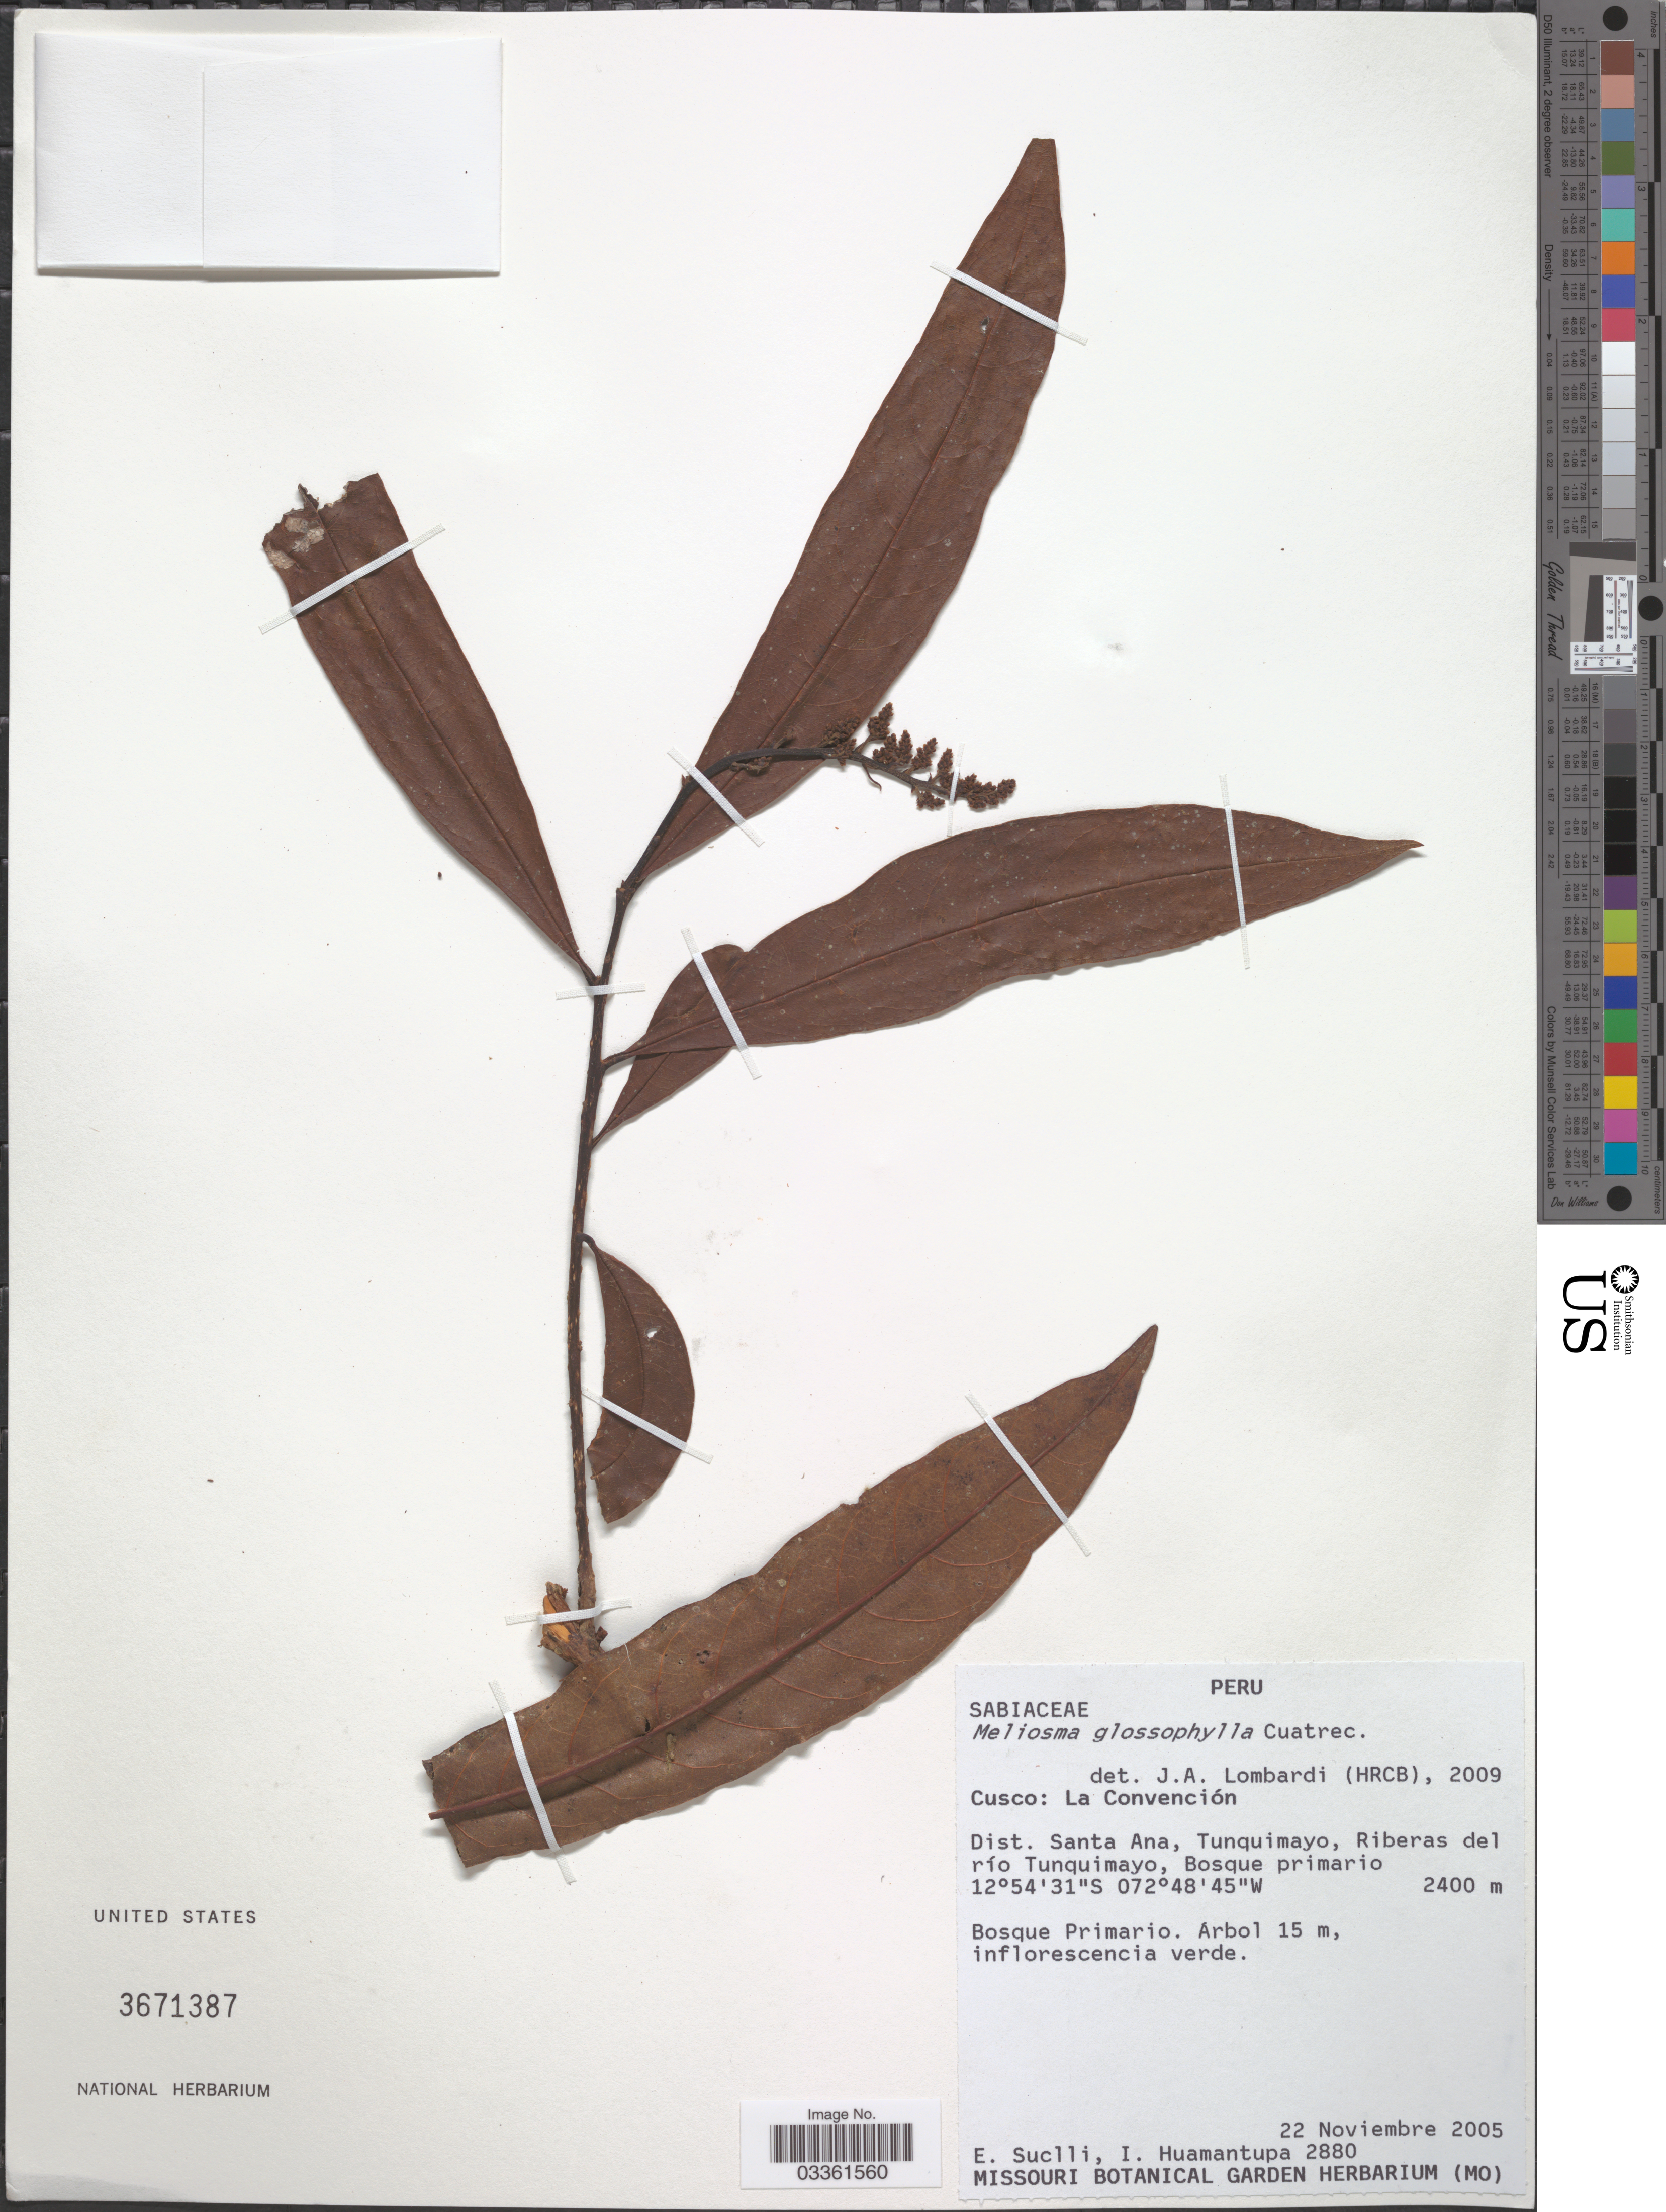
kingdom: Plantae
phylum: Tracheophyta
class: Magnoliopsida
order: Proteales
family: Sabiaceae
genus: Meliosma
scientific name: Meliosma glossophylla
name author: Cuatrec.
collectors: E. Suclli & I. Huamantupa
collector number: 2880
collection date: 2005-11-22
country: Peru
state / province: Cusco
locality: La Convención. Dist. Santa Ana, Tunquimayo, Riberas del río Tunquimayo.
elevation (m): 2400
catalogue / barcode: US 3671387